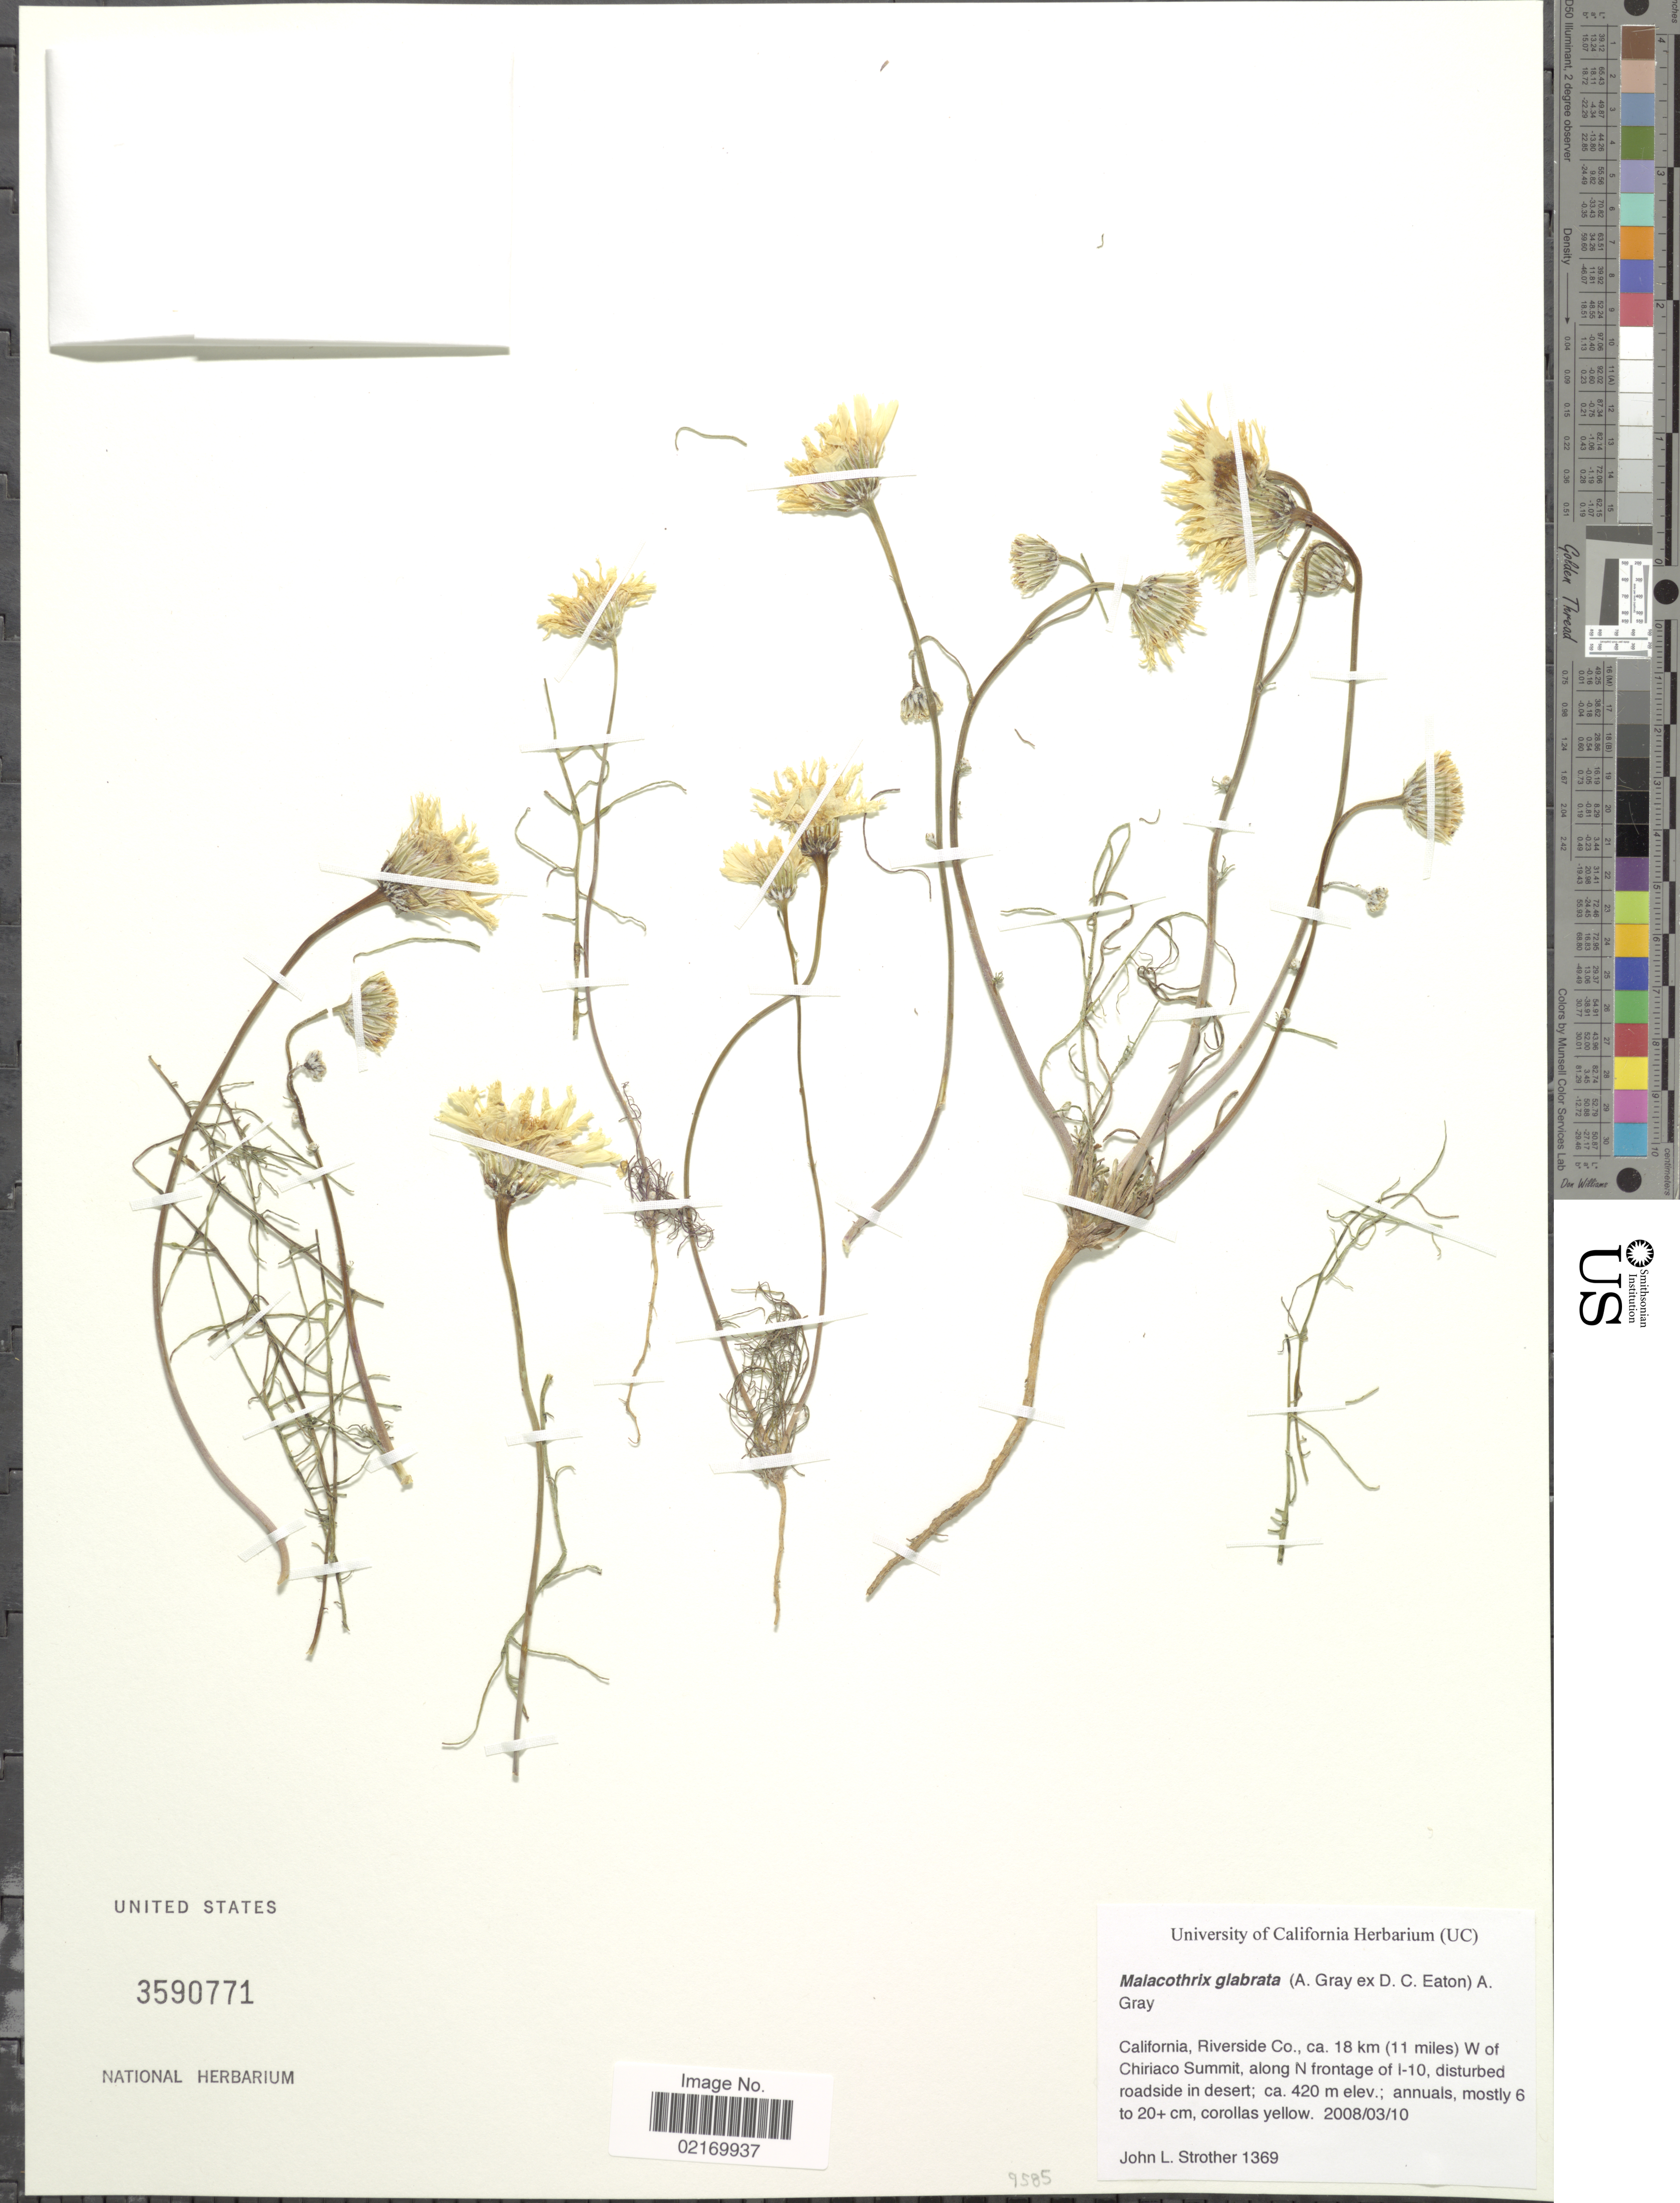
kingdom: Plantae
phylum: Tracheophyta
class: Magnoliopsida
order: Asterales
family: Asteraceae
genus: Malacothrix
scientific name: Malacothrix glabrata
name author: (A. Gray ex D.C. Eaton) A. Gray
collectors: J. L. Strother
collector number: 1369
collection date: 2008-10-03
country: United States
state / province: California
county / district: Riverside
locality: Riverside Co., ca 18 km (11 miles) W of Chiriaco Summit, along N frontage of 1-10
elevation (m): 420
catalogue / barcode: US 3590771